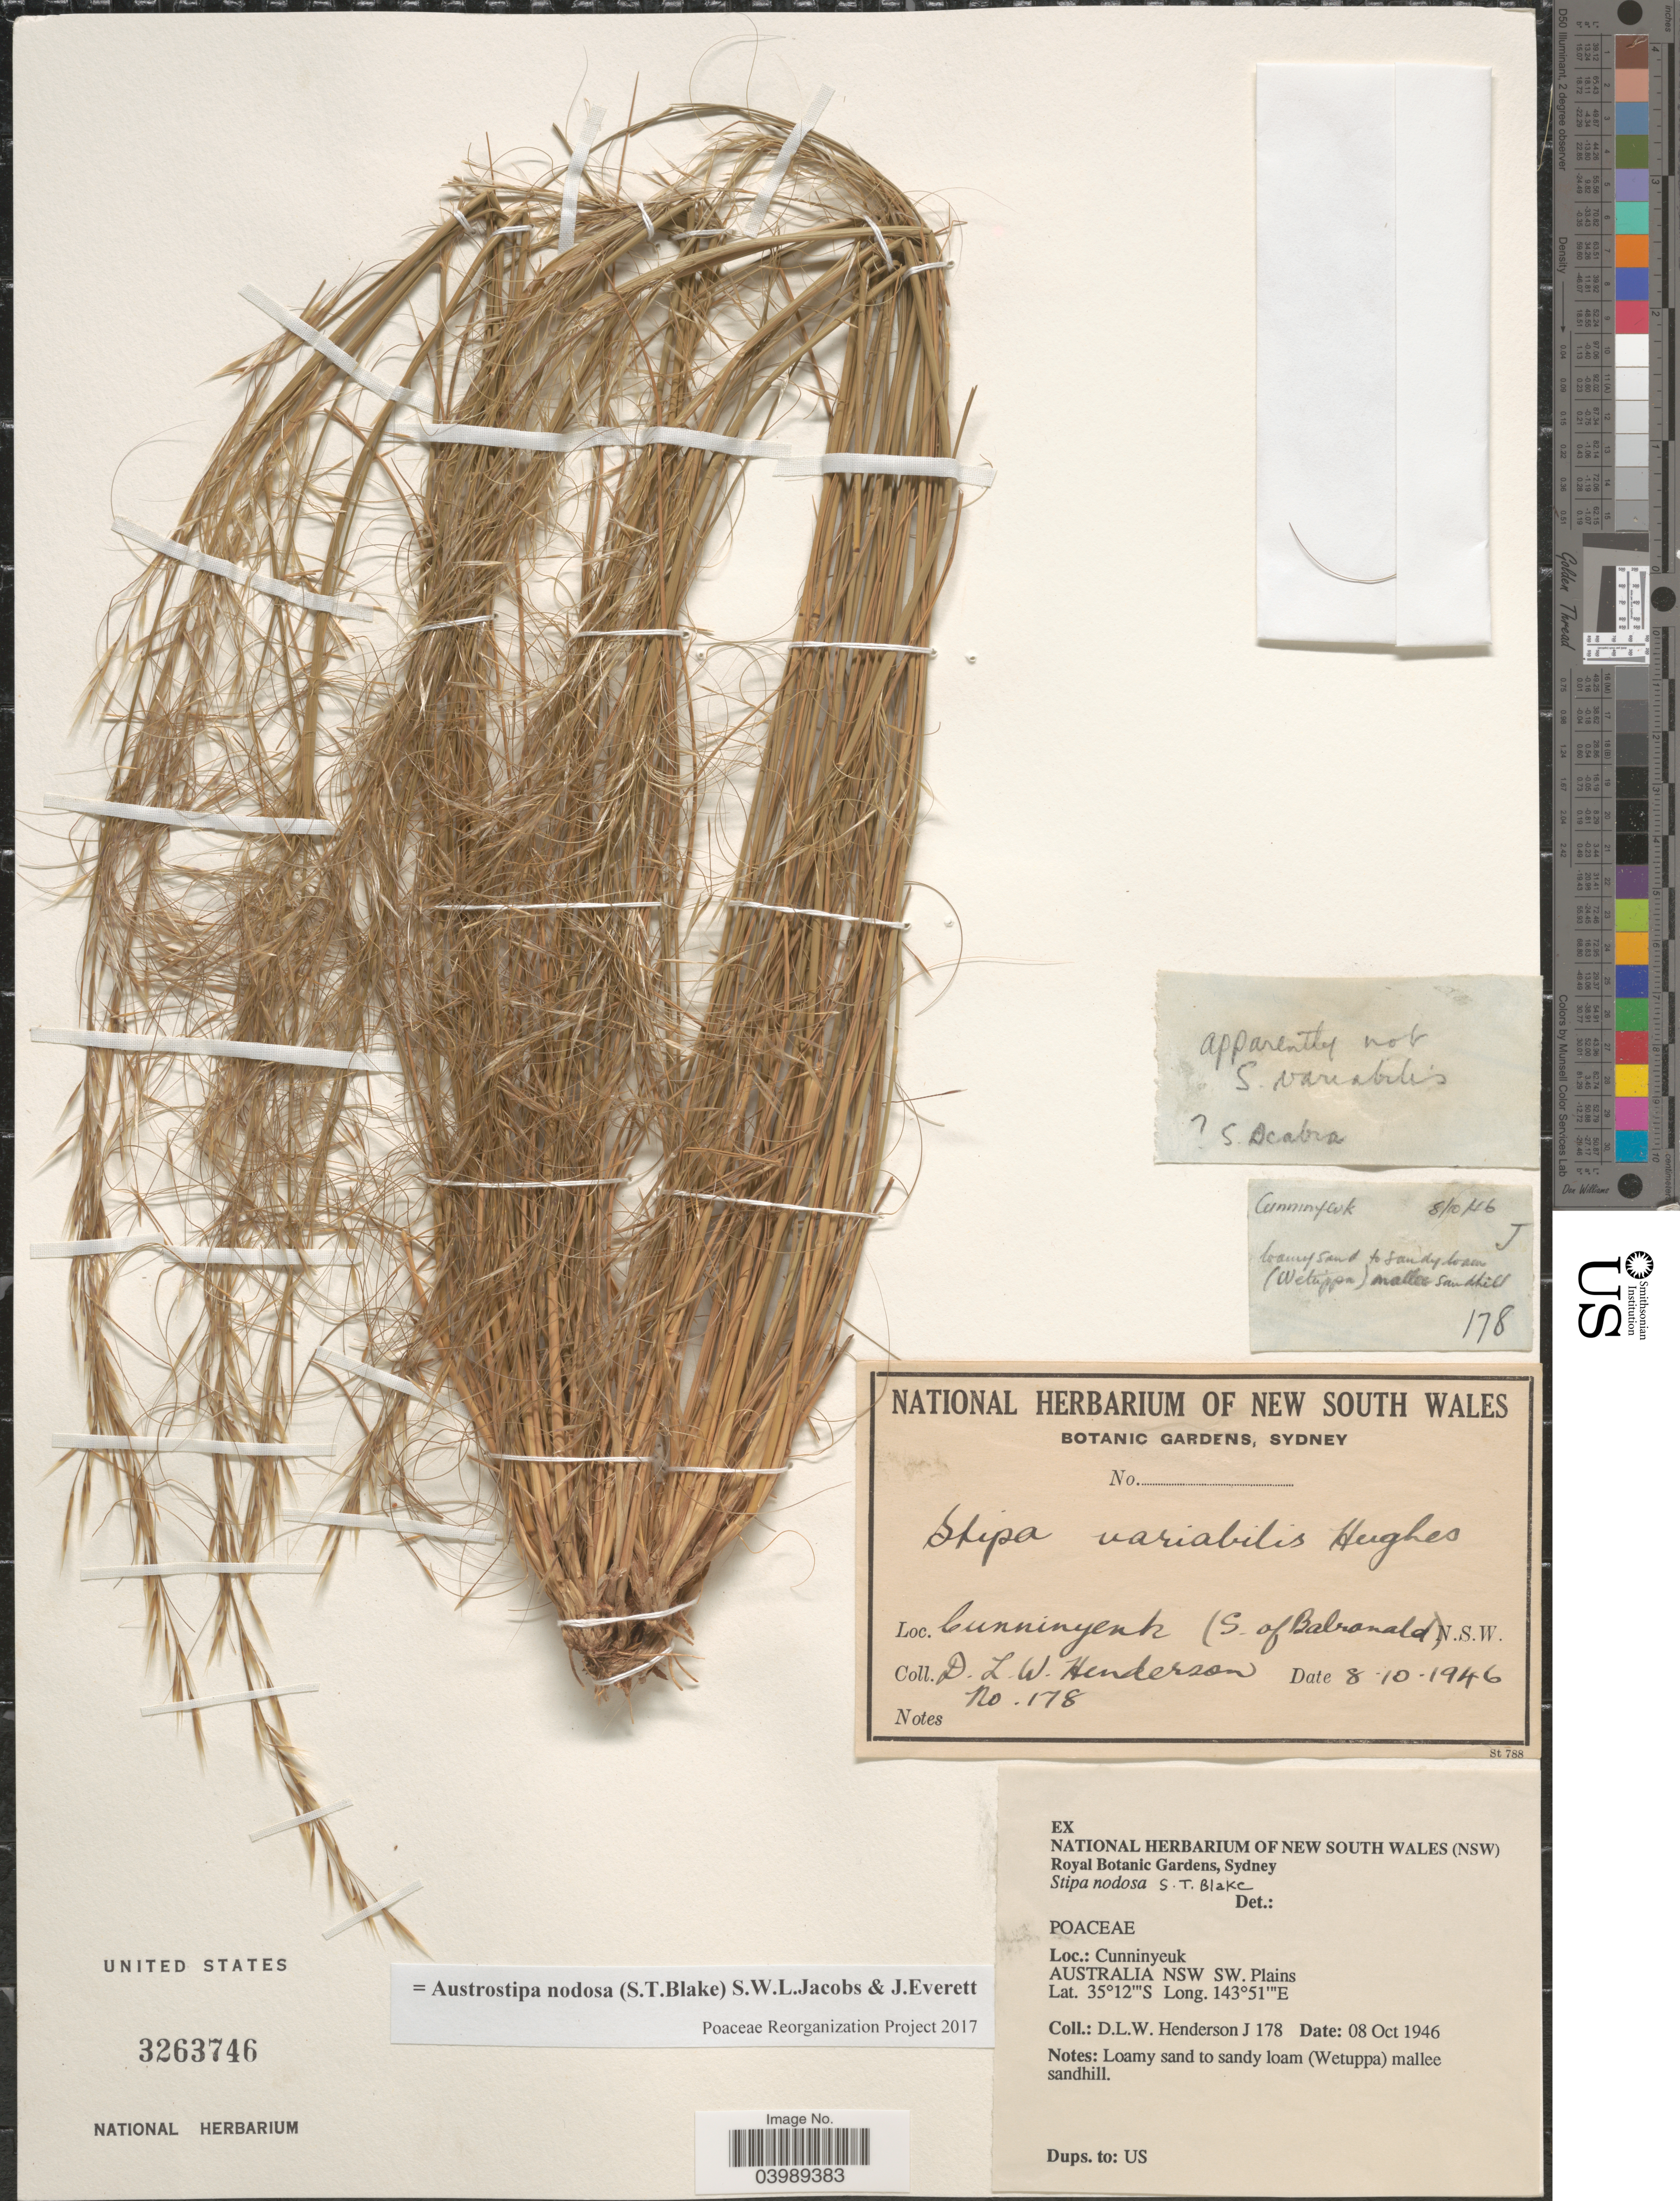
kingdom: Plantae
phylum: Tracheophyta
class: Liliopsida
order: Poales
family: Poaceae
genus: Austrostipa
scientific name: Austrostipa nodosa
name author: (S.T. Blake) S.W.L. Jacobs & J. Everett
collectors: D. Henderson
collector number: J178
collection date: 1946-10-08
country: Australia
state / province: New South Wales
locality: Cunninyeuk (S. of Balranald). SW. Plains.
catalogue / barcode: US 3263746